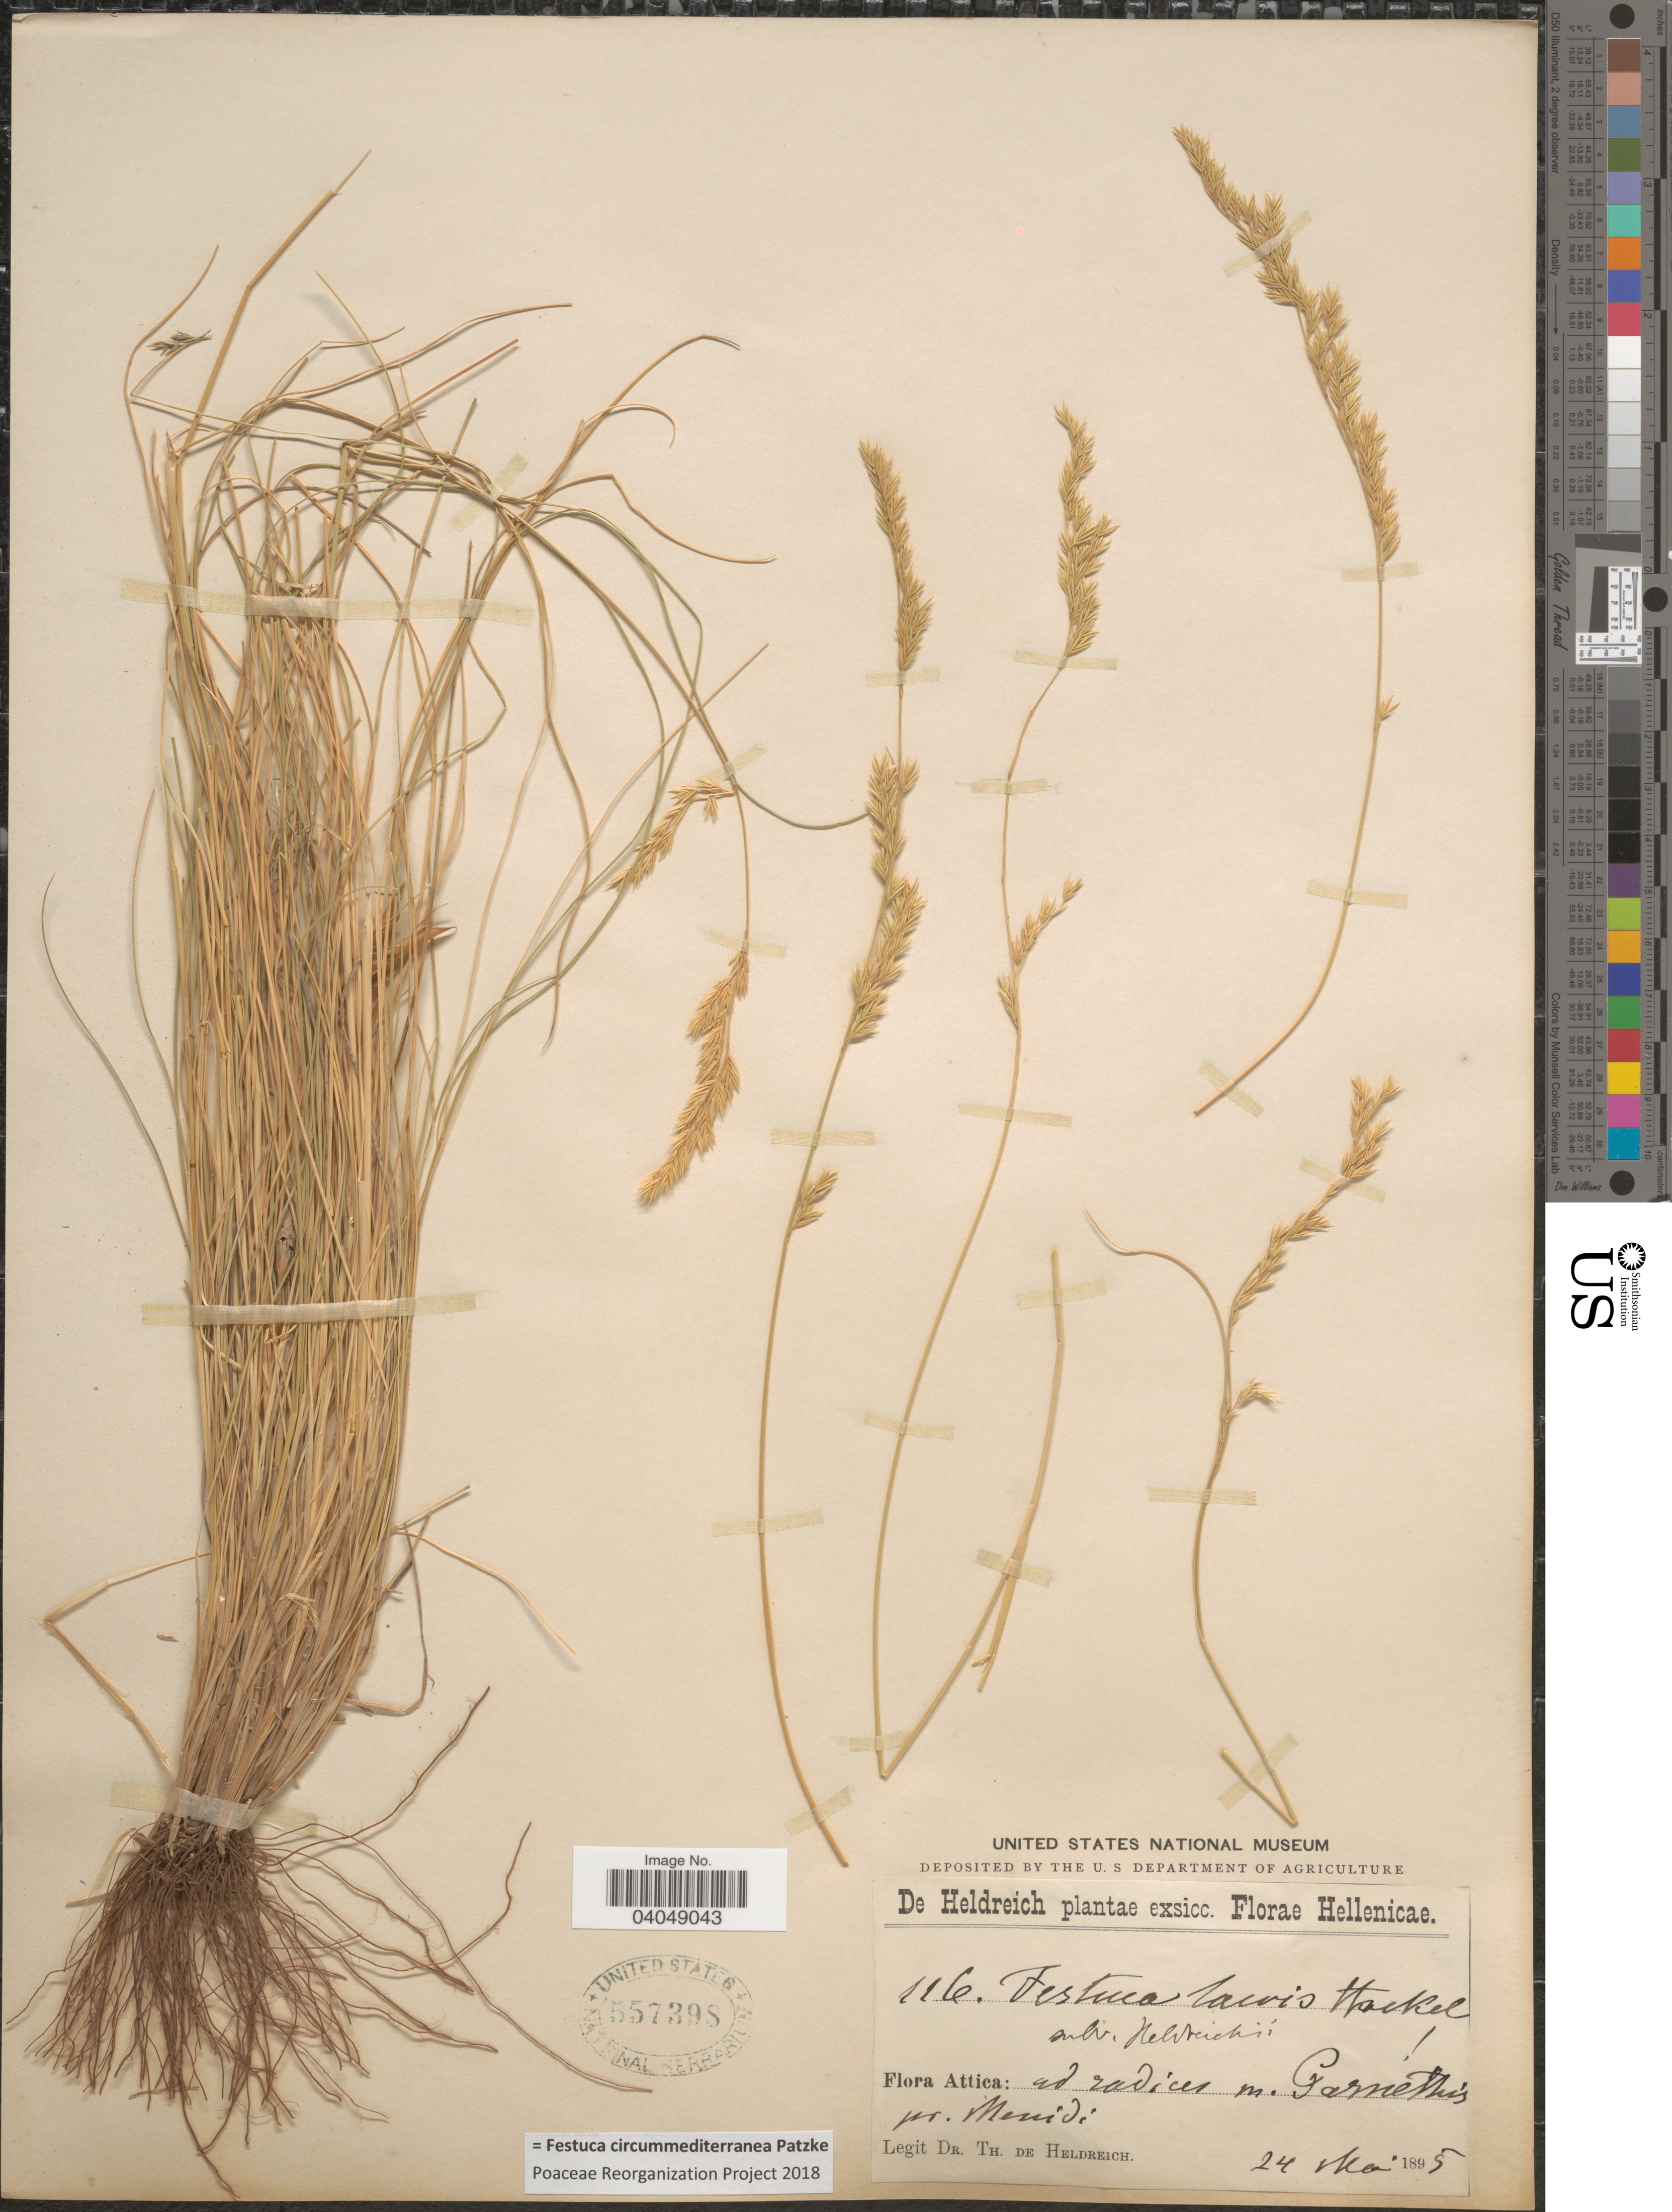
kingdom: Plantae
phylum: Tracheophyta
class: Liliopsida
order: Poales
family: Poaceae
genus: Festuca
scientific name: Festuca circummediterranea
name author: Patzke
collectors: T. De Heldreich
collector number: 116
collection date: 1895-05-24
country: Greece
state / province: Attica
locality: Hellenicae. Ad radices m. Parnethis pr. Menidi.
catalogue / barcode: US 557398